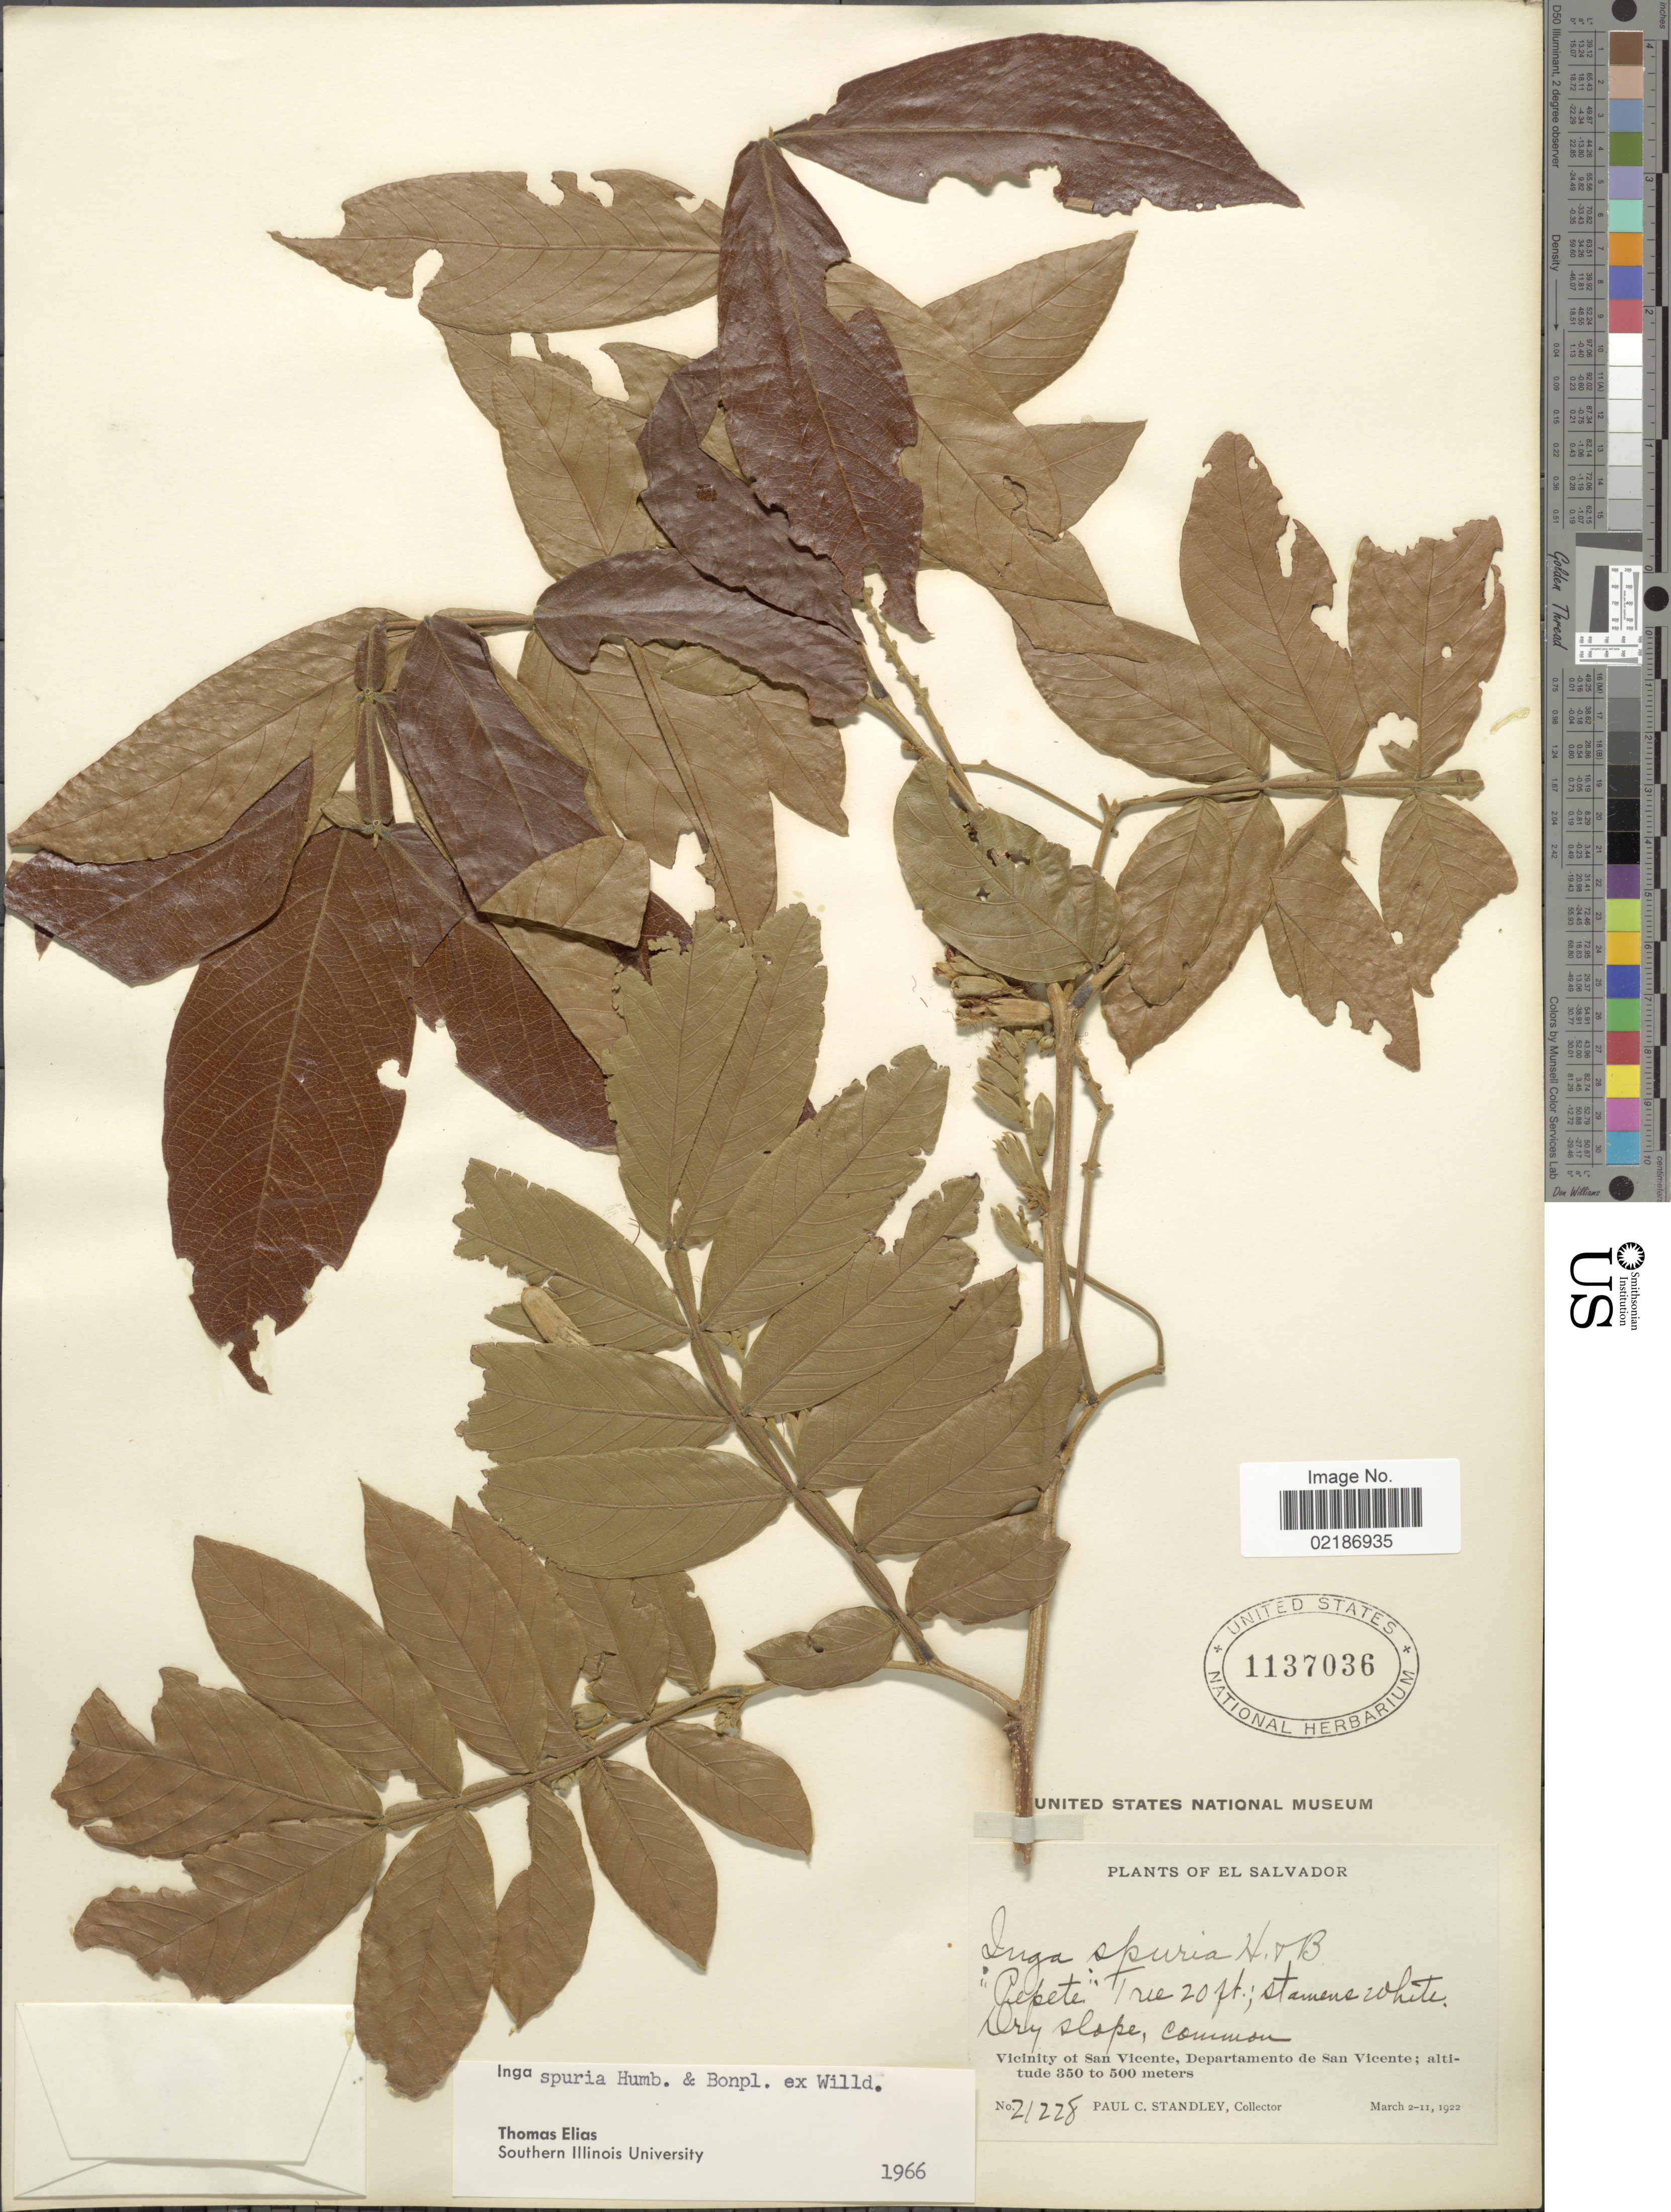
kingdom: Plantae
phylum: Tracheophyta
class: Magnoliopsida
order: Fabales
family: Fabaceae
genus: Inga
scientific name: Inga vera subsp. vera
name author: Willd.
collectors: P. C. Standley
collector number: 21228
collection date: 1922-03-02/1922-03-11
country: El Salvador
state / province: San Vincente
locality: Vicinity of San Vicente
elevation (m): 350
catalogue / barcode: US 1137036